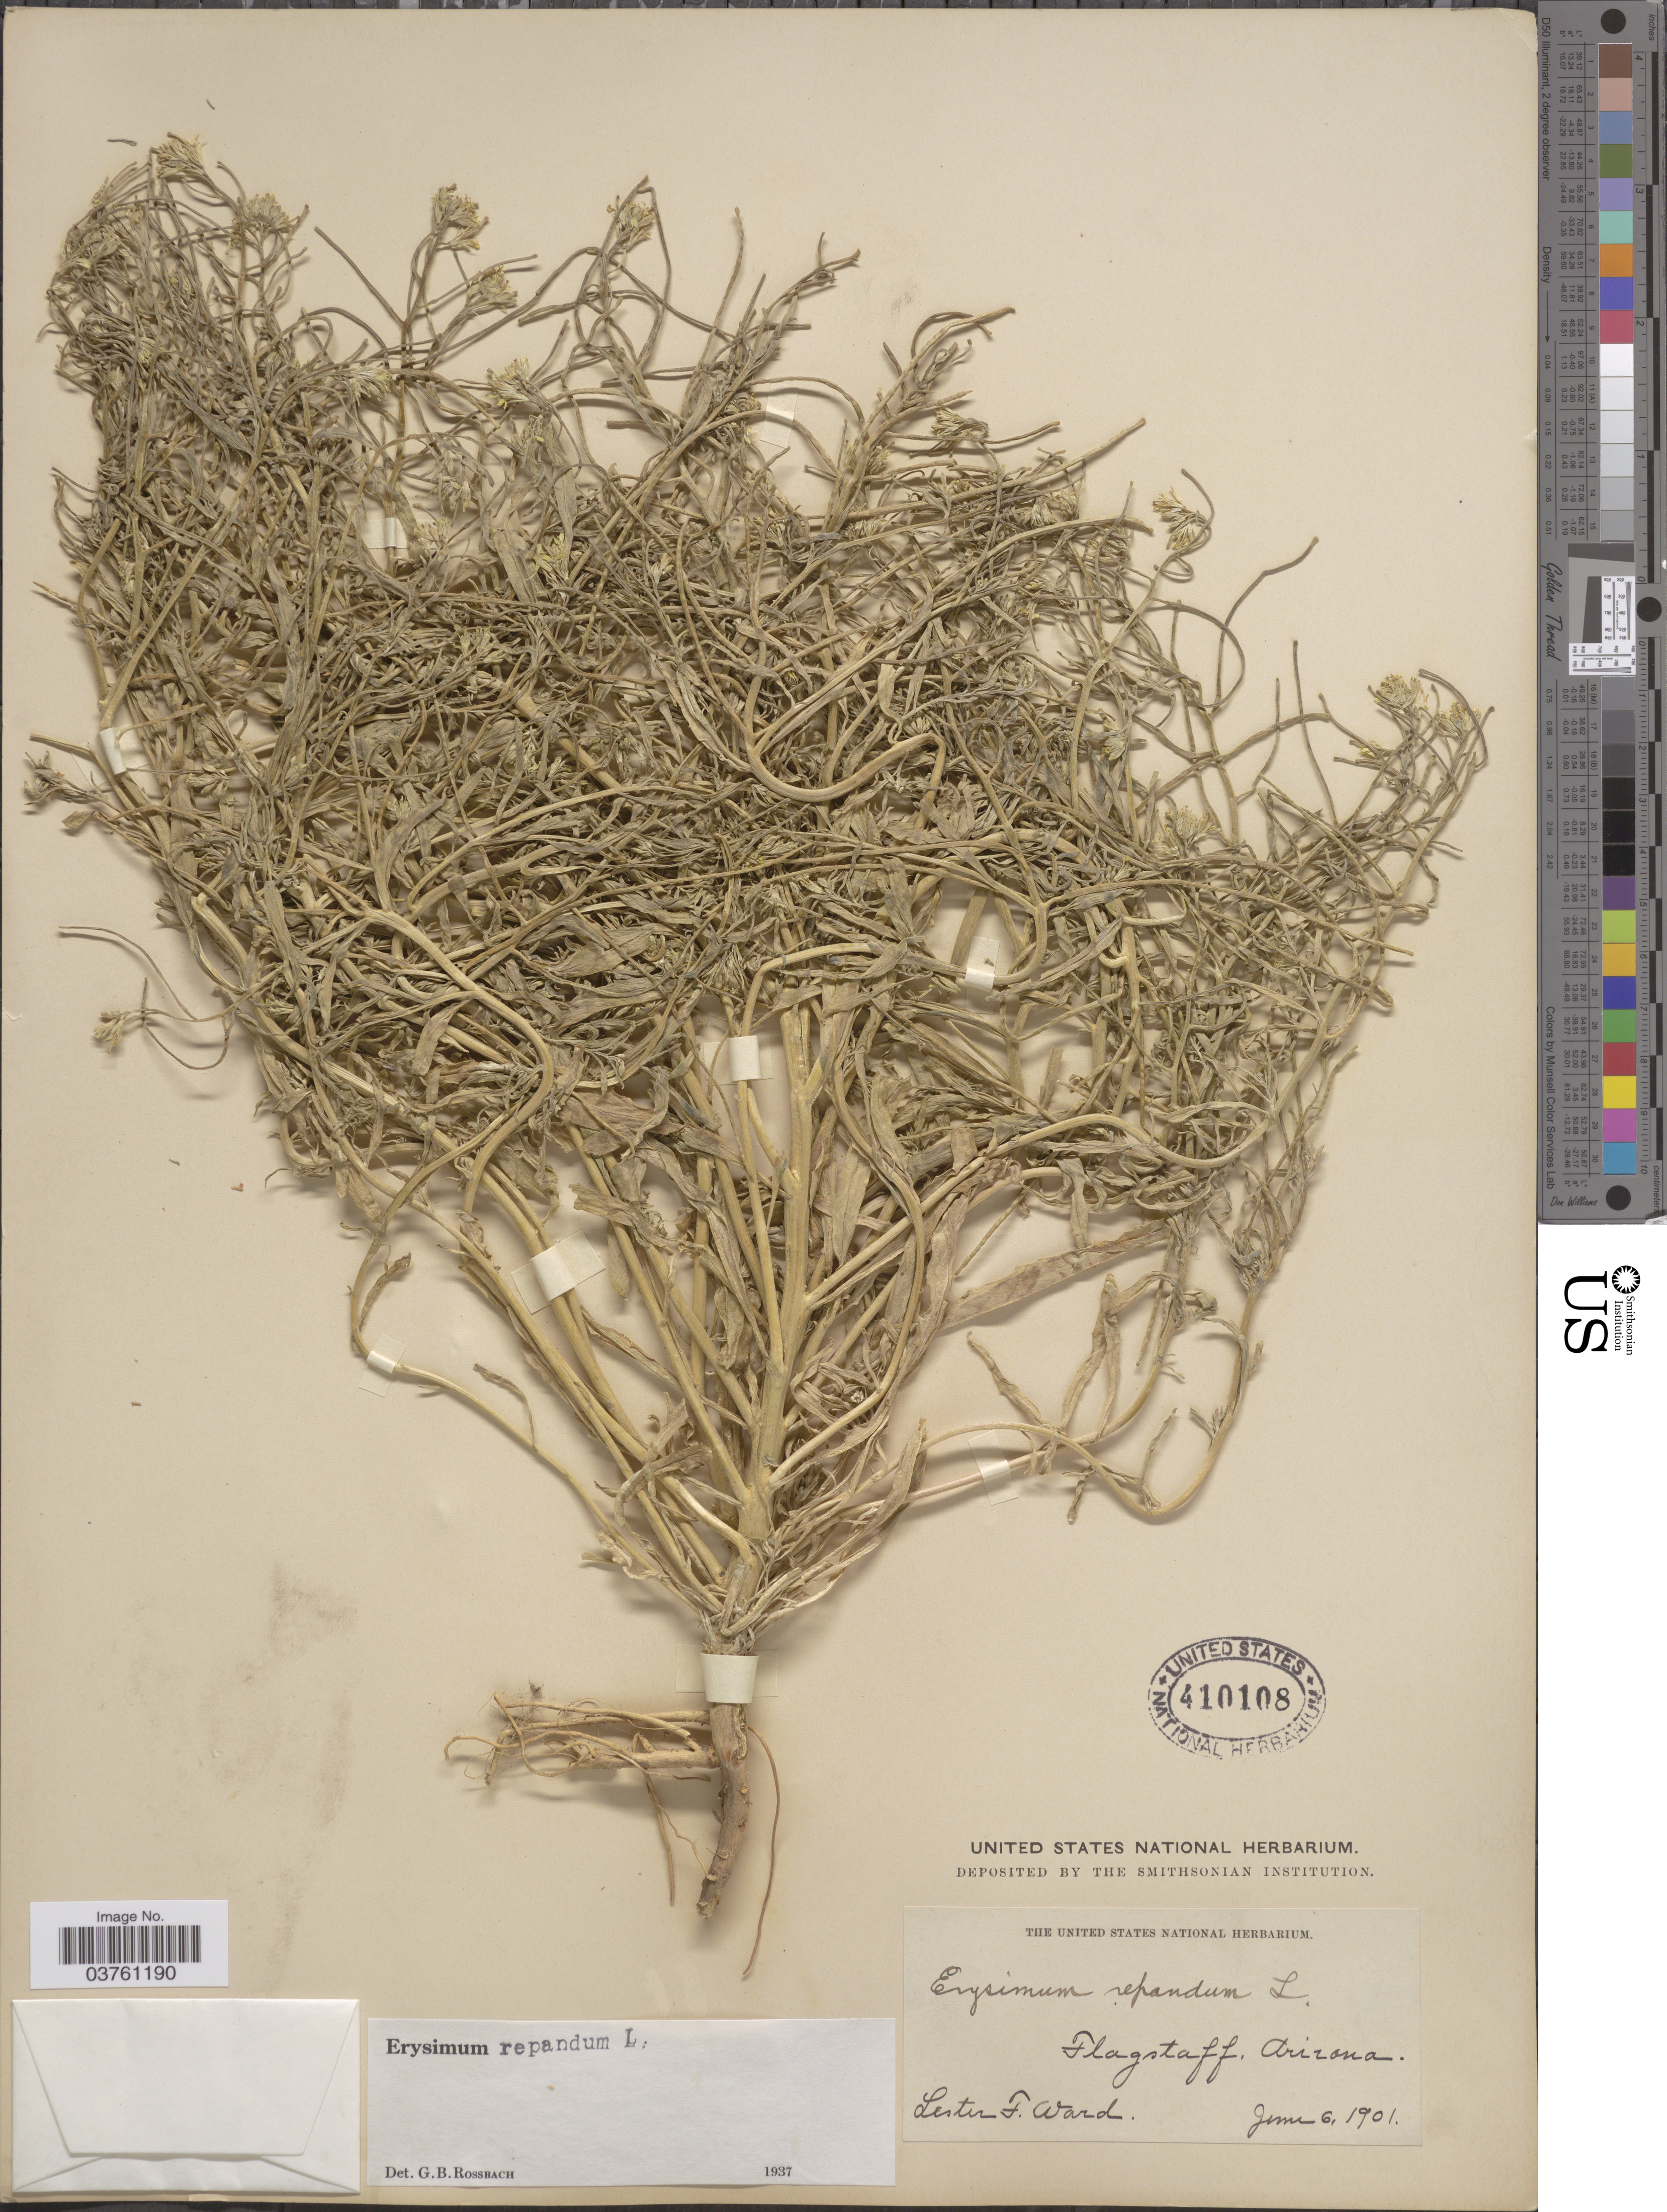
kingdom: Plantae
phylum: Tracheophyta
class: Magnoliopsida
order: Brassicales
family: Brassicaceae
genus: Erysimum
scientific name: Erysimum repandum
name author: L.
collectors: L. F. Ward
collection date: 1901-06-06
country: United States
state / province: Arizona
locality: Flagstaff.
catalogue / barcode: US 410108